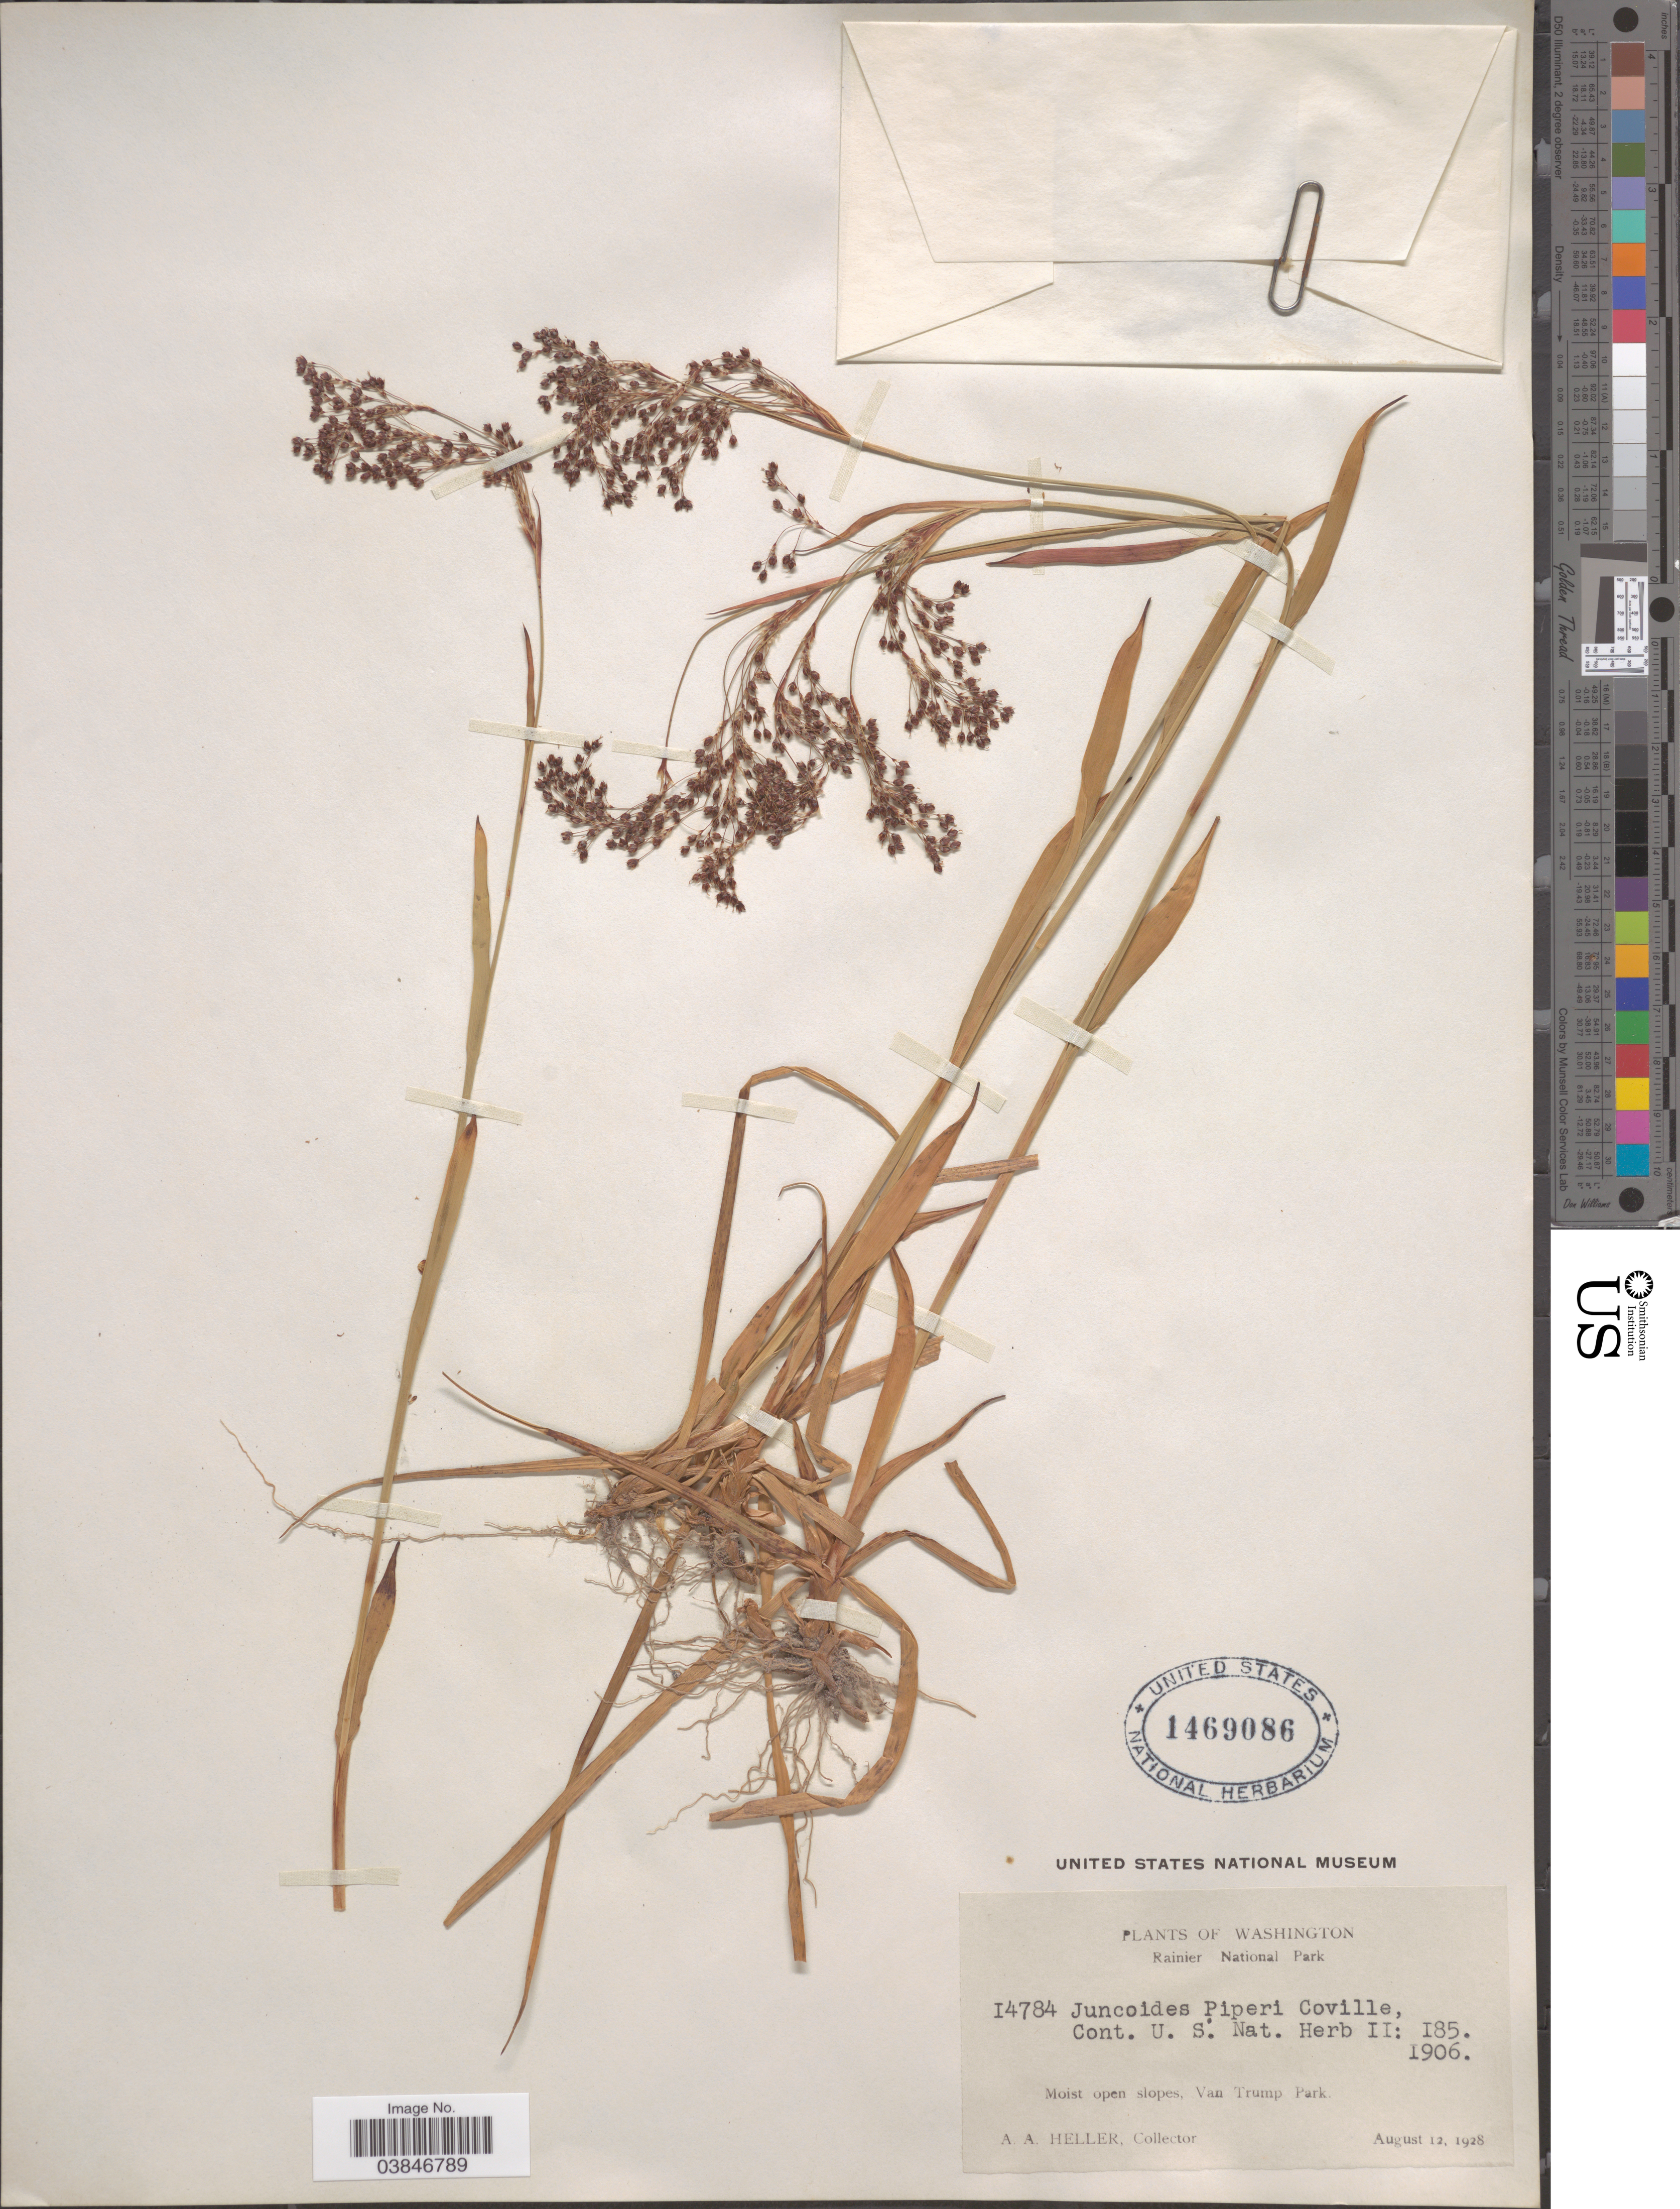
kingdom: Plantae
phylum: Tracheophyta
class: Liliopsida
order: Poales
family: Juncaceae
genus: Luzula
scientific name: Luzula piperi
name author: (Coville) M.E. Jones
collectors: A. A. Heller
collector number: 14784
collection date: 1928-08-12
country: United States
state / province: Washington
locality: Rainier National Park. Van Trump Park.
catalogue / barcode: US 1469086